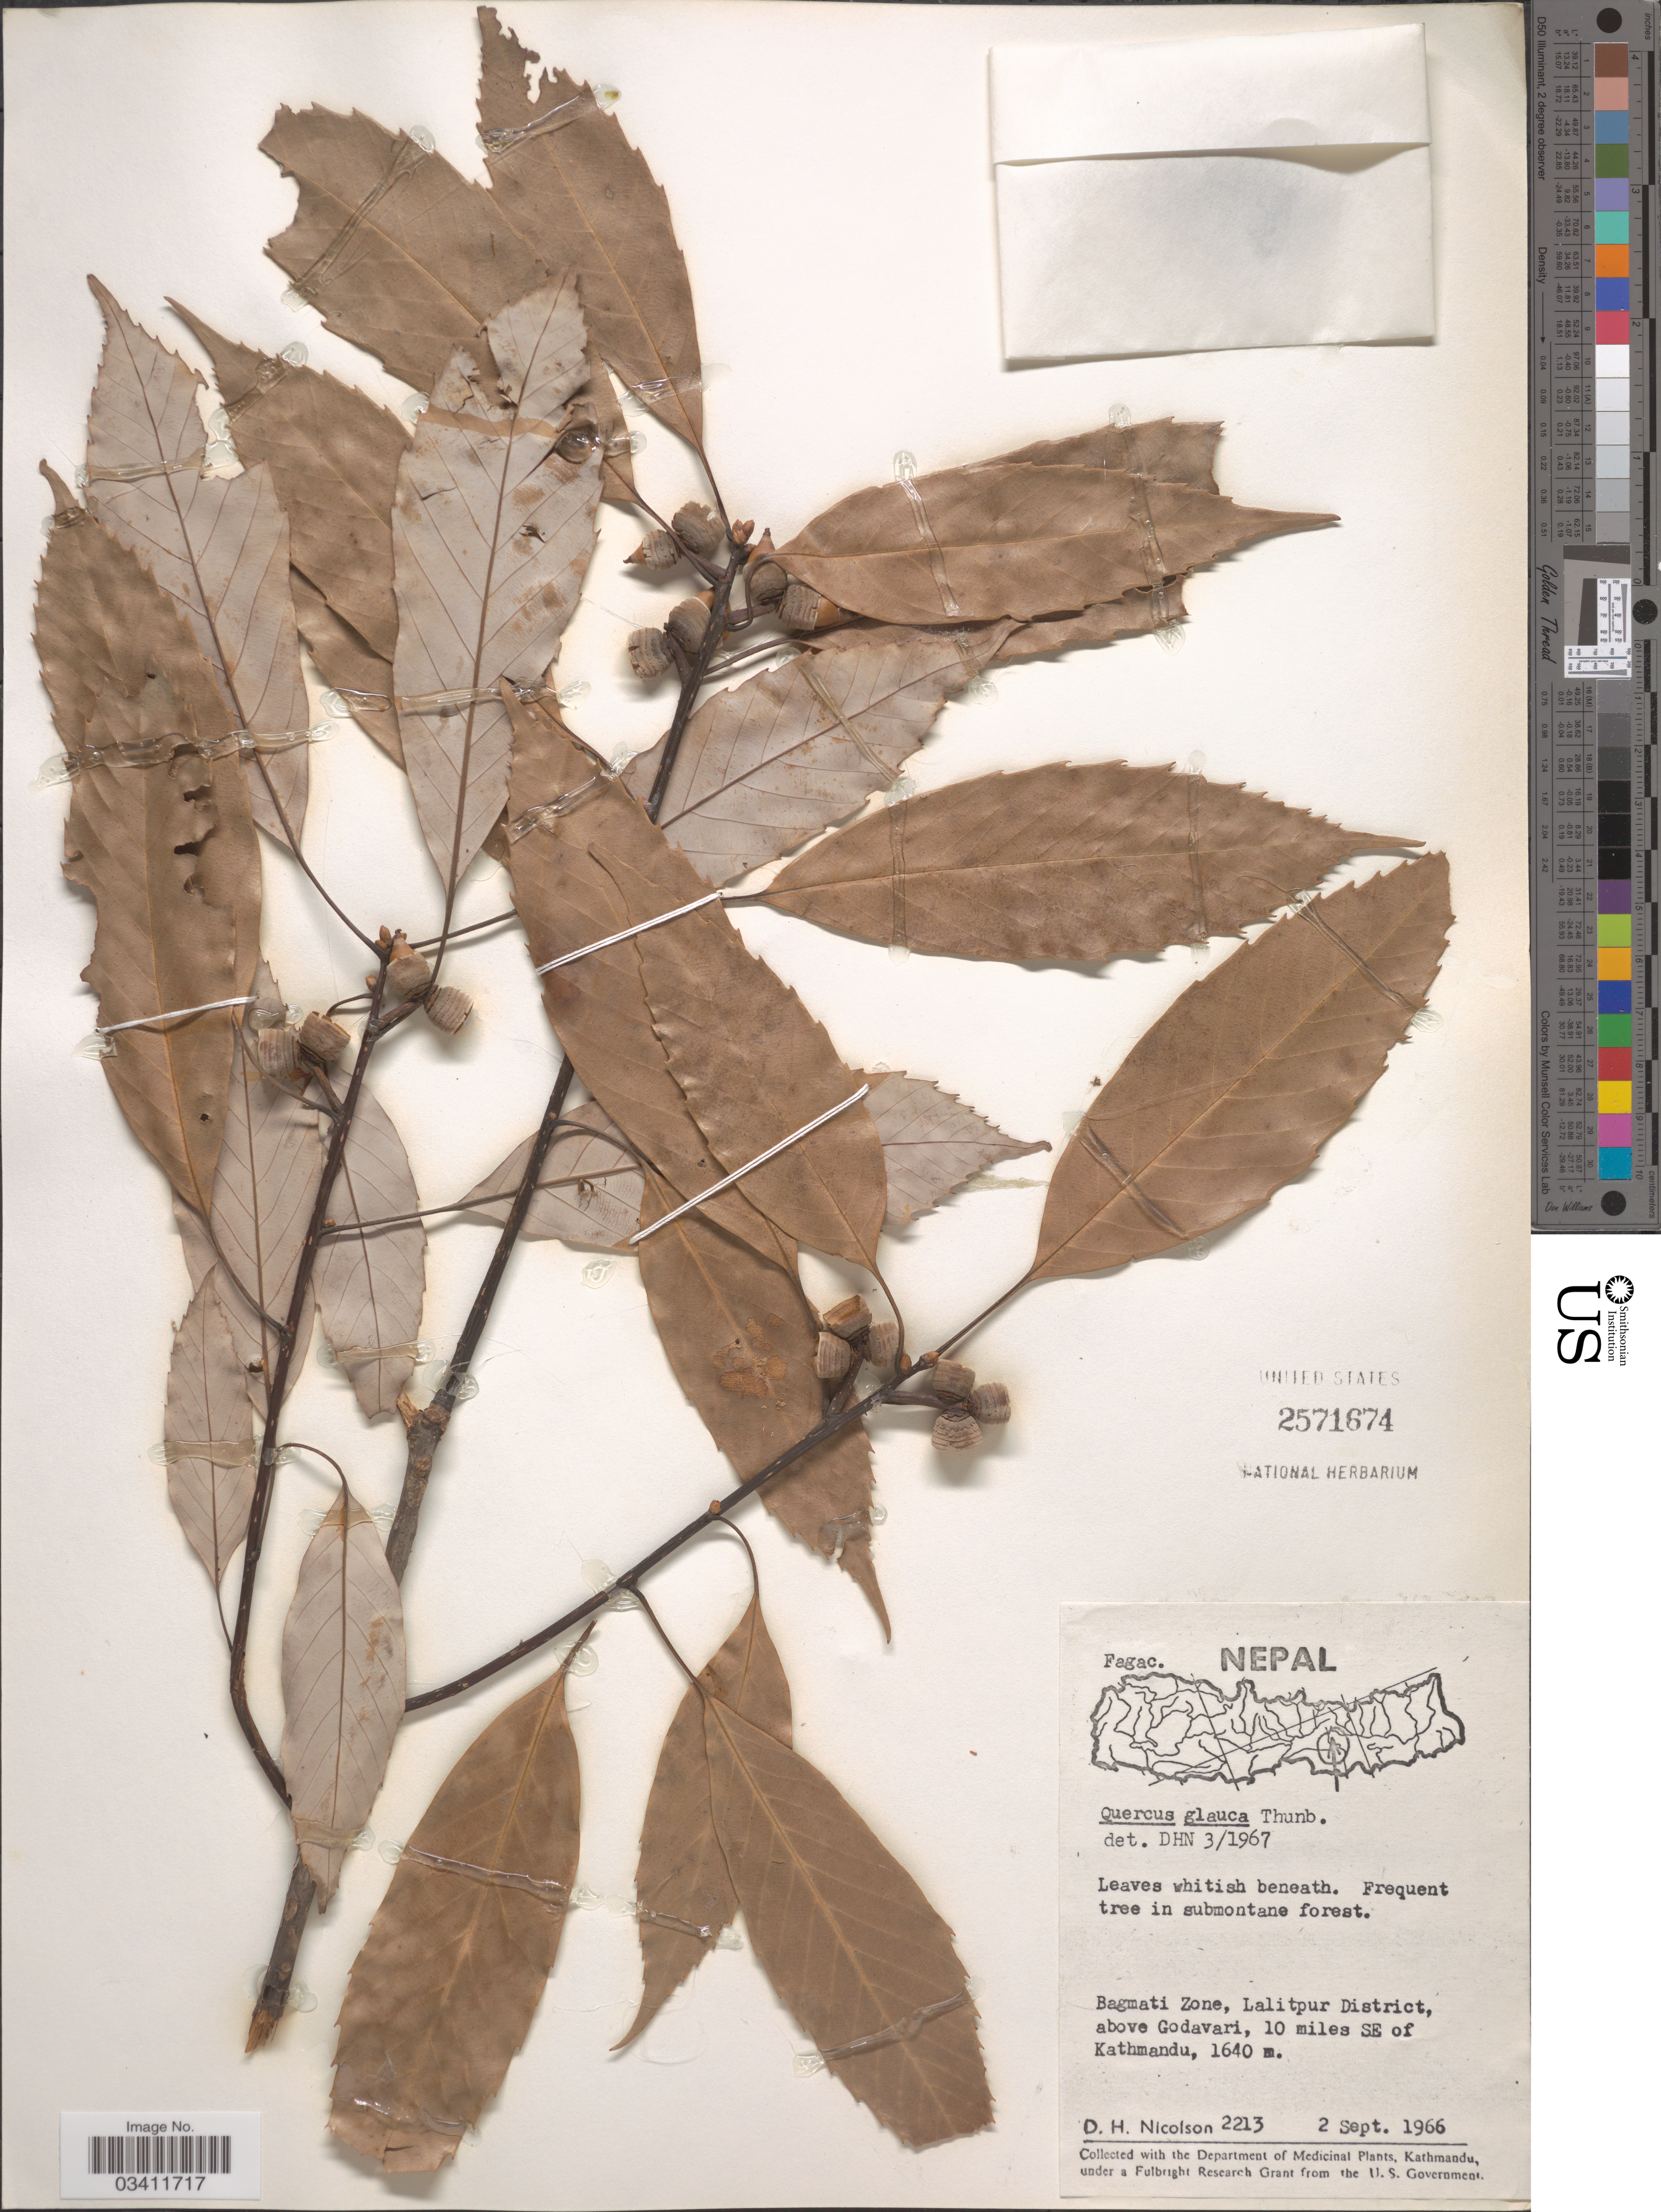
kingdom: Plantae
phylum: Tracheophyta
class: Magnoliopsida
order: Fagales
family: Fagaceae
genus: Quercus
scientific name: Quercus glauca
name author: Thunb.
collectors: D. H. Nicolson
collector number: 2213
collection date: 1966-09-02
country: Nepal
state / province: Bagmati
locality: Bagmati Zone, Lalitpur District, above Godavari, 10 miles SE of Kathmandu.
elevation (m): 1640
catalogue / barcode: US 2571674